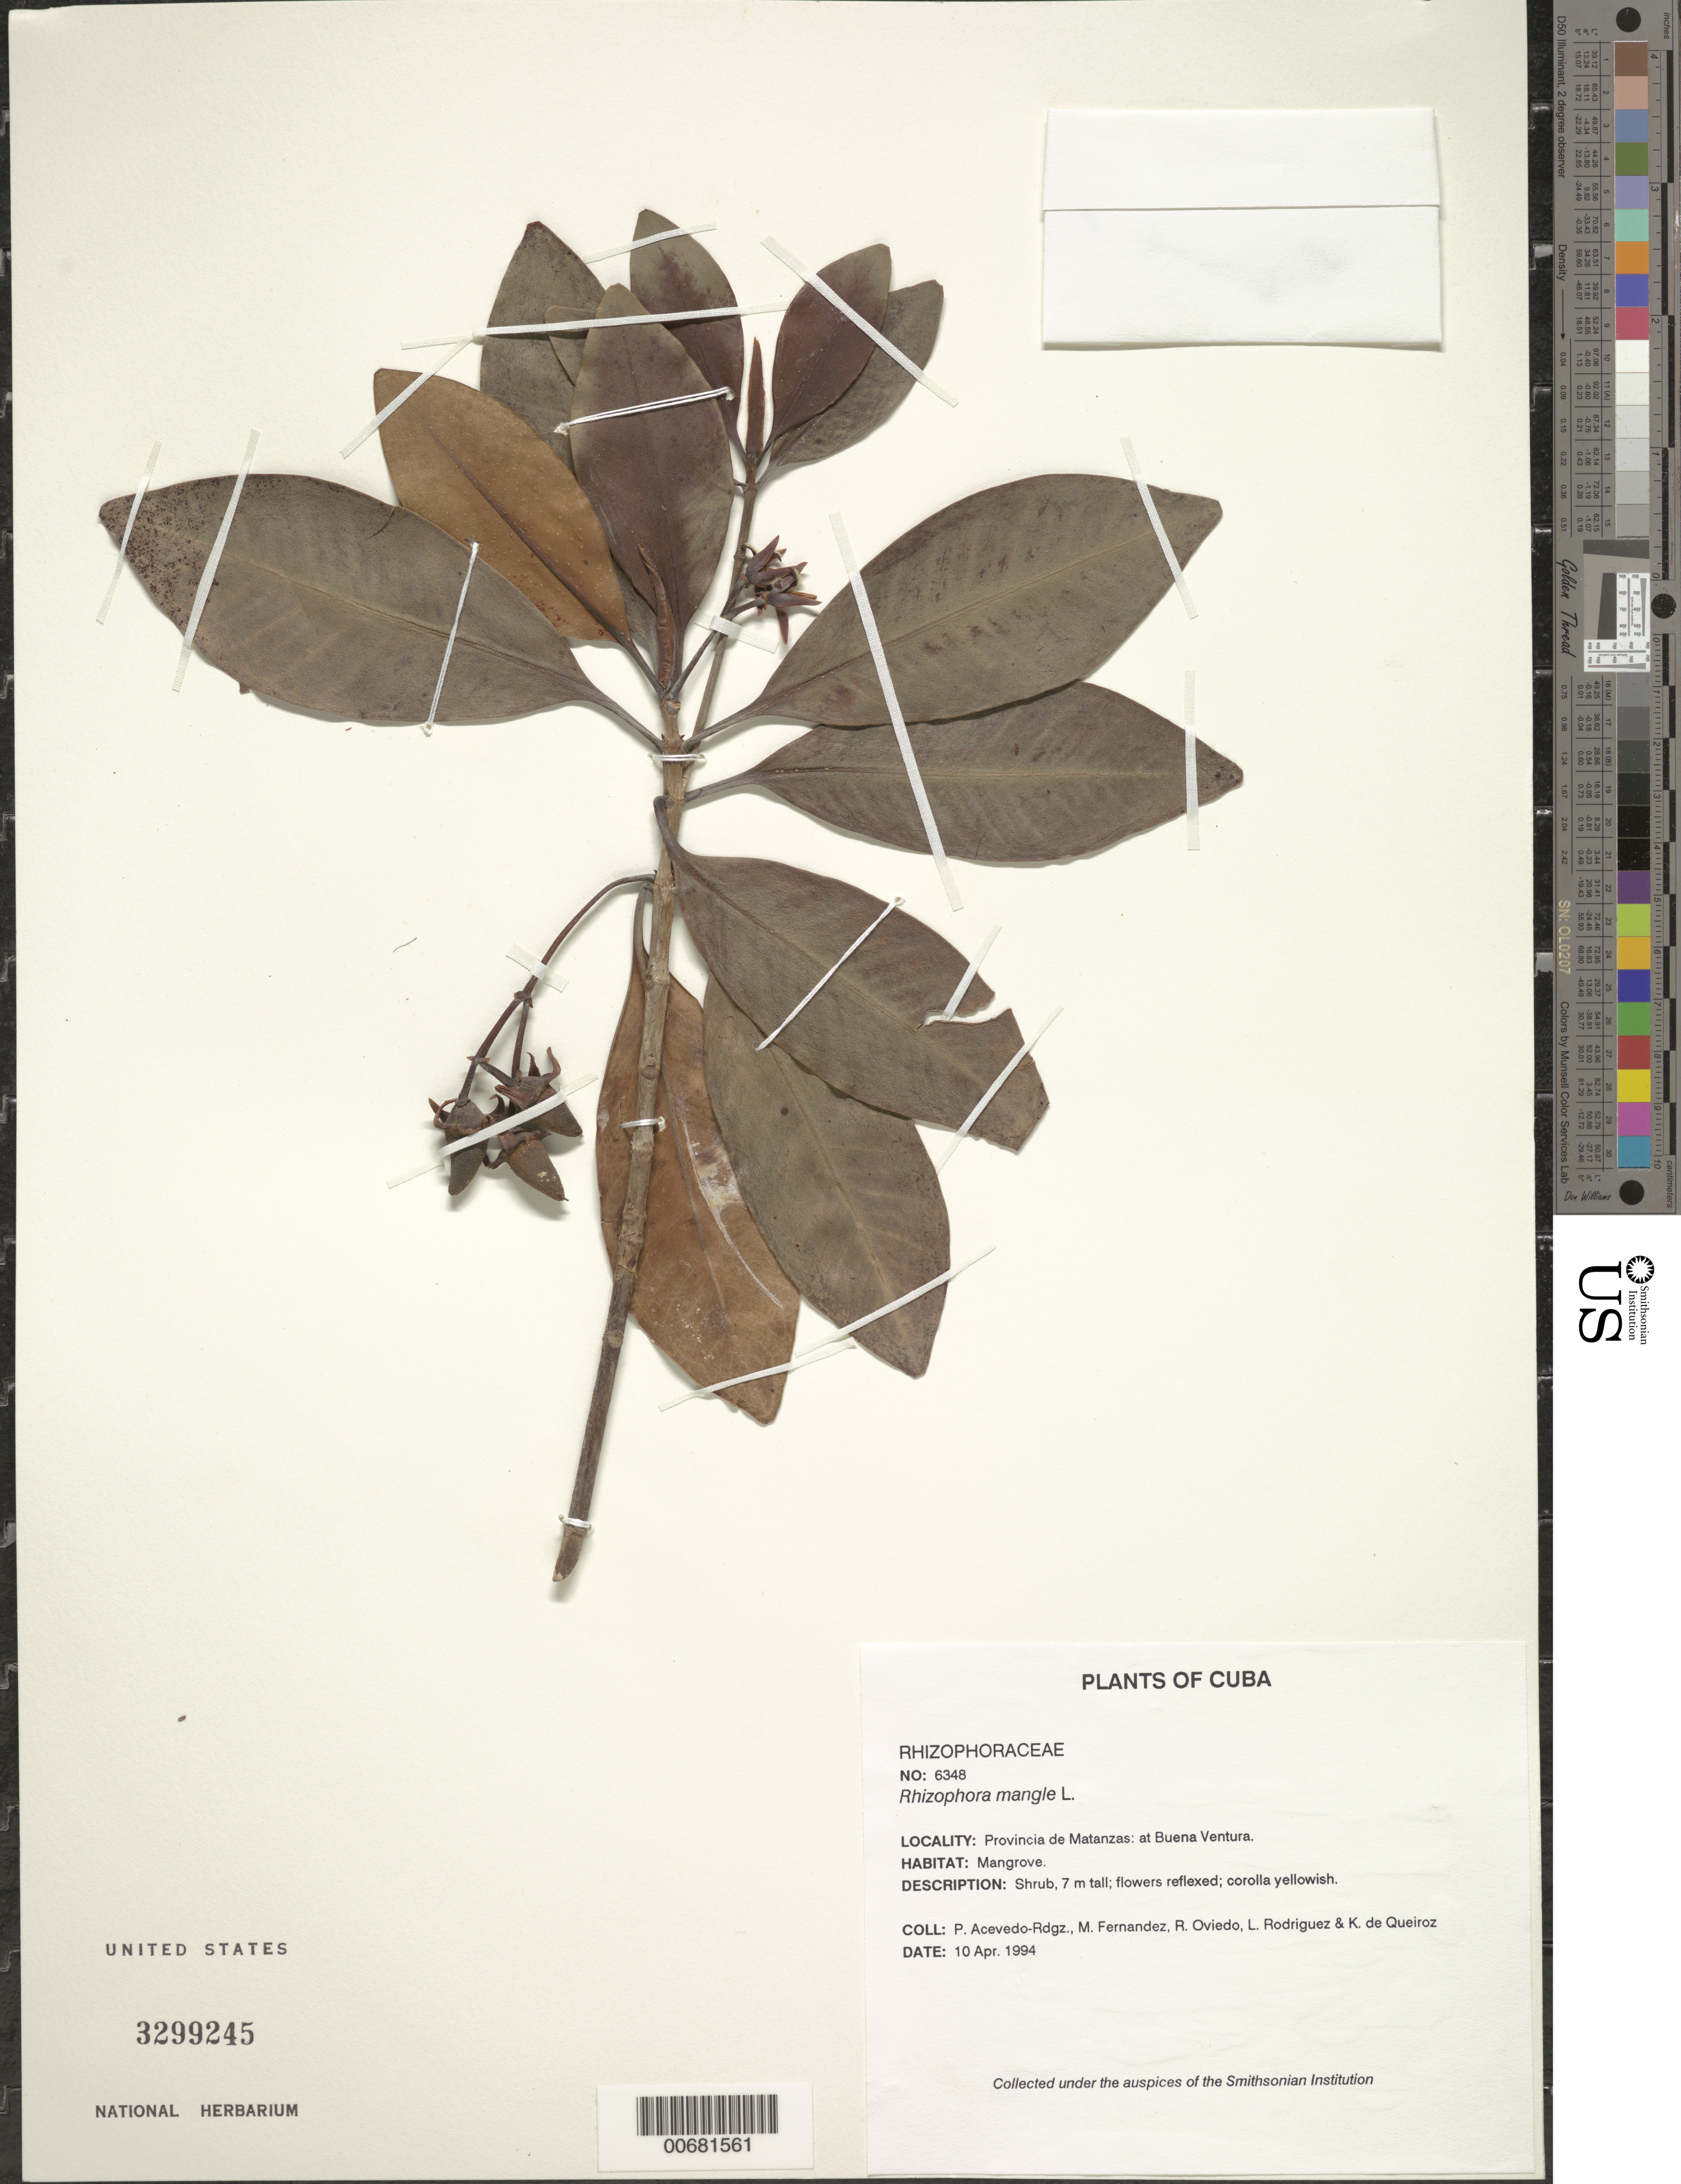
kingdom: Plantae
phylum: Tracheophyta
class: Magnoliopsida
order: Malpighiales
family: Rhizophoraceae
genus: Rhizophora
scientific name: Rhizophora mangle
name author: L.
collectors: P. Acevedo-Rodr., M. Fernández, R. Oviedo, L. Rodriguez & K. De Queiroz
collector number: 6348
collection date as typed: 10 Apr 1994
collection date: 1994-04-10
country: Cuba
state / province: Matanzas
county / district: Municipio de Ciénaga de Zapata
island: Cuba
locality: Buena Ventura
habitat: Mangrove.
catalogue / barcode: US 3299245